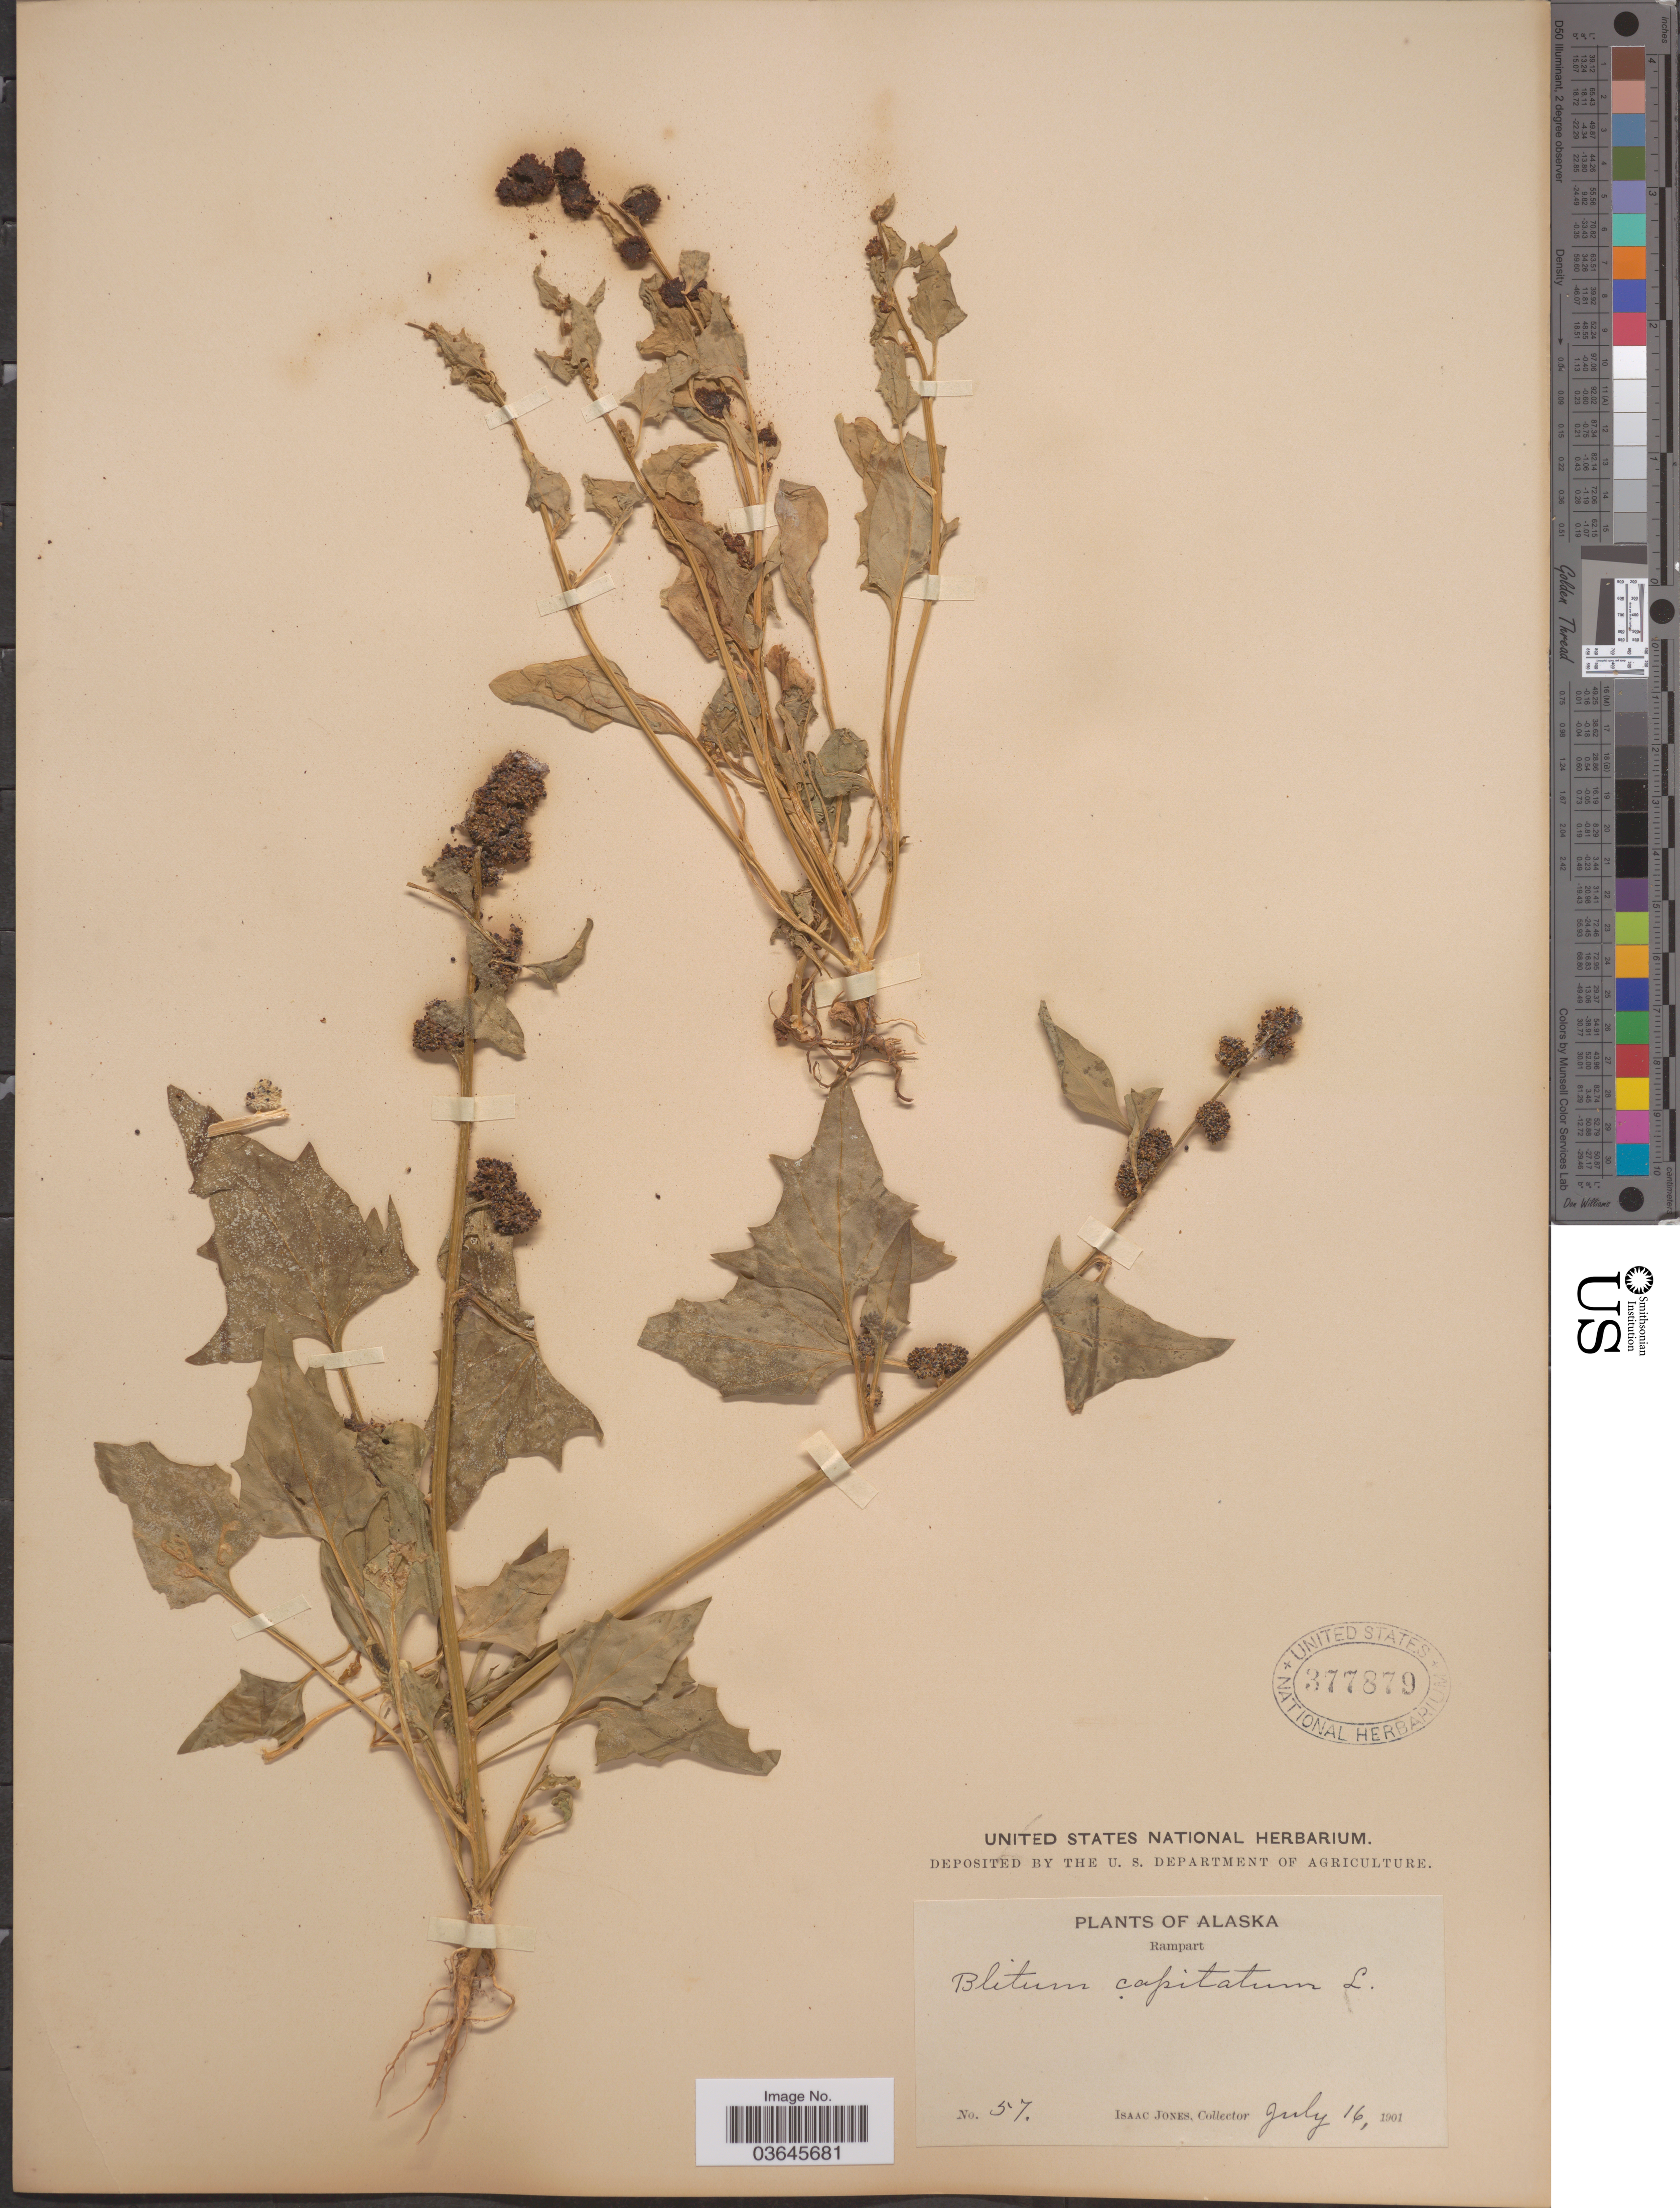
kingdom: Plantae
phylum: Tracheophyta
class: Magnoliopsida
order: Caryophyllales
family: Amaranthaceae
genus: Blitum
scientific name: Blitum capitatum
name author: L.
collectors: I. Jones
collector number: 57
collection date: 1901-07-16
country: United States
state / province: Alaska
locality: Rampart.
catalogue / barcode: US 377879